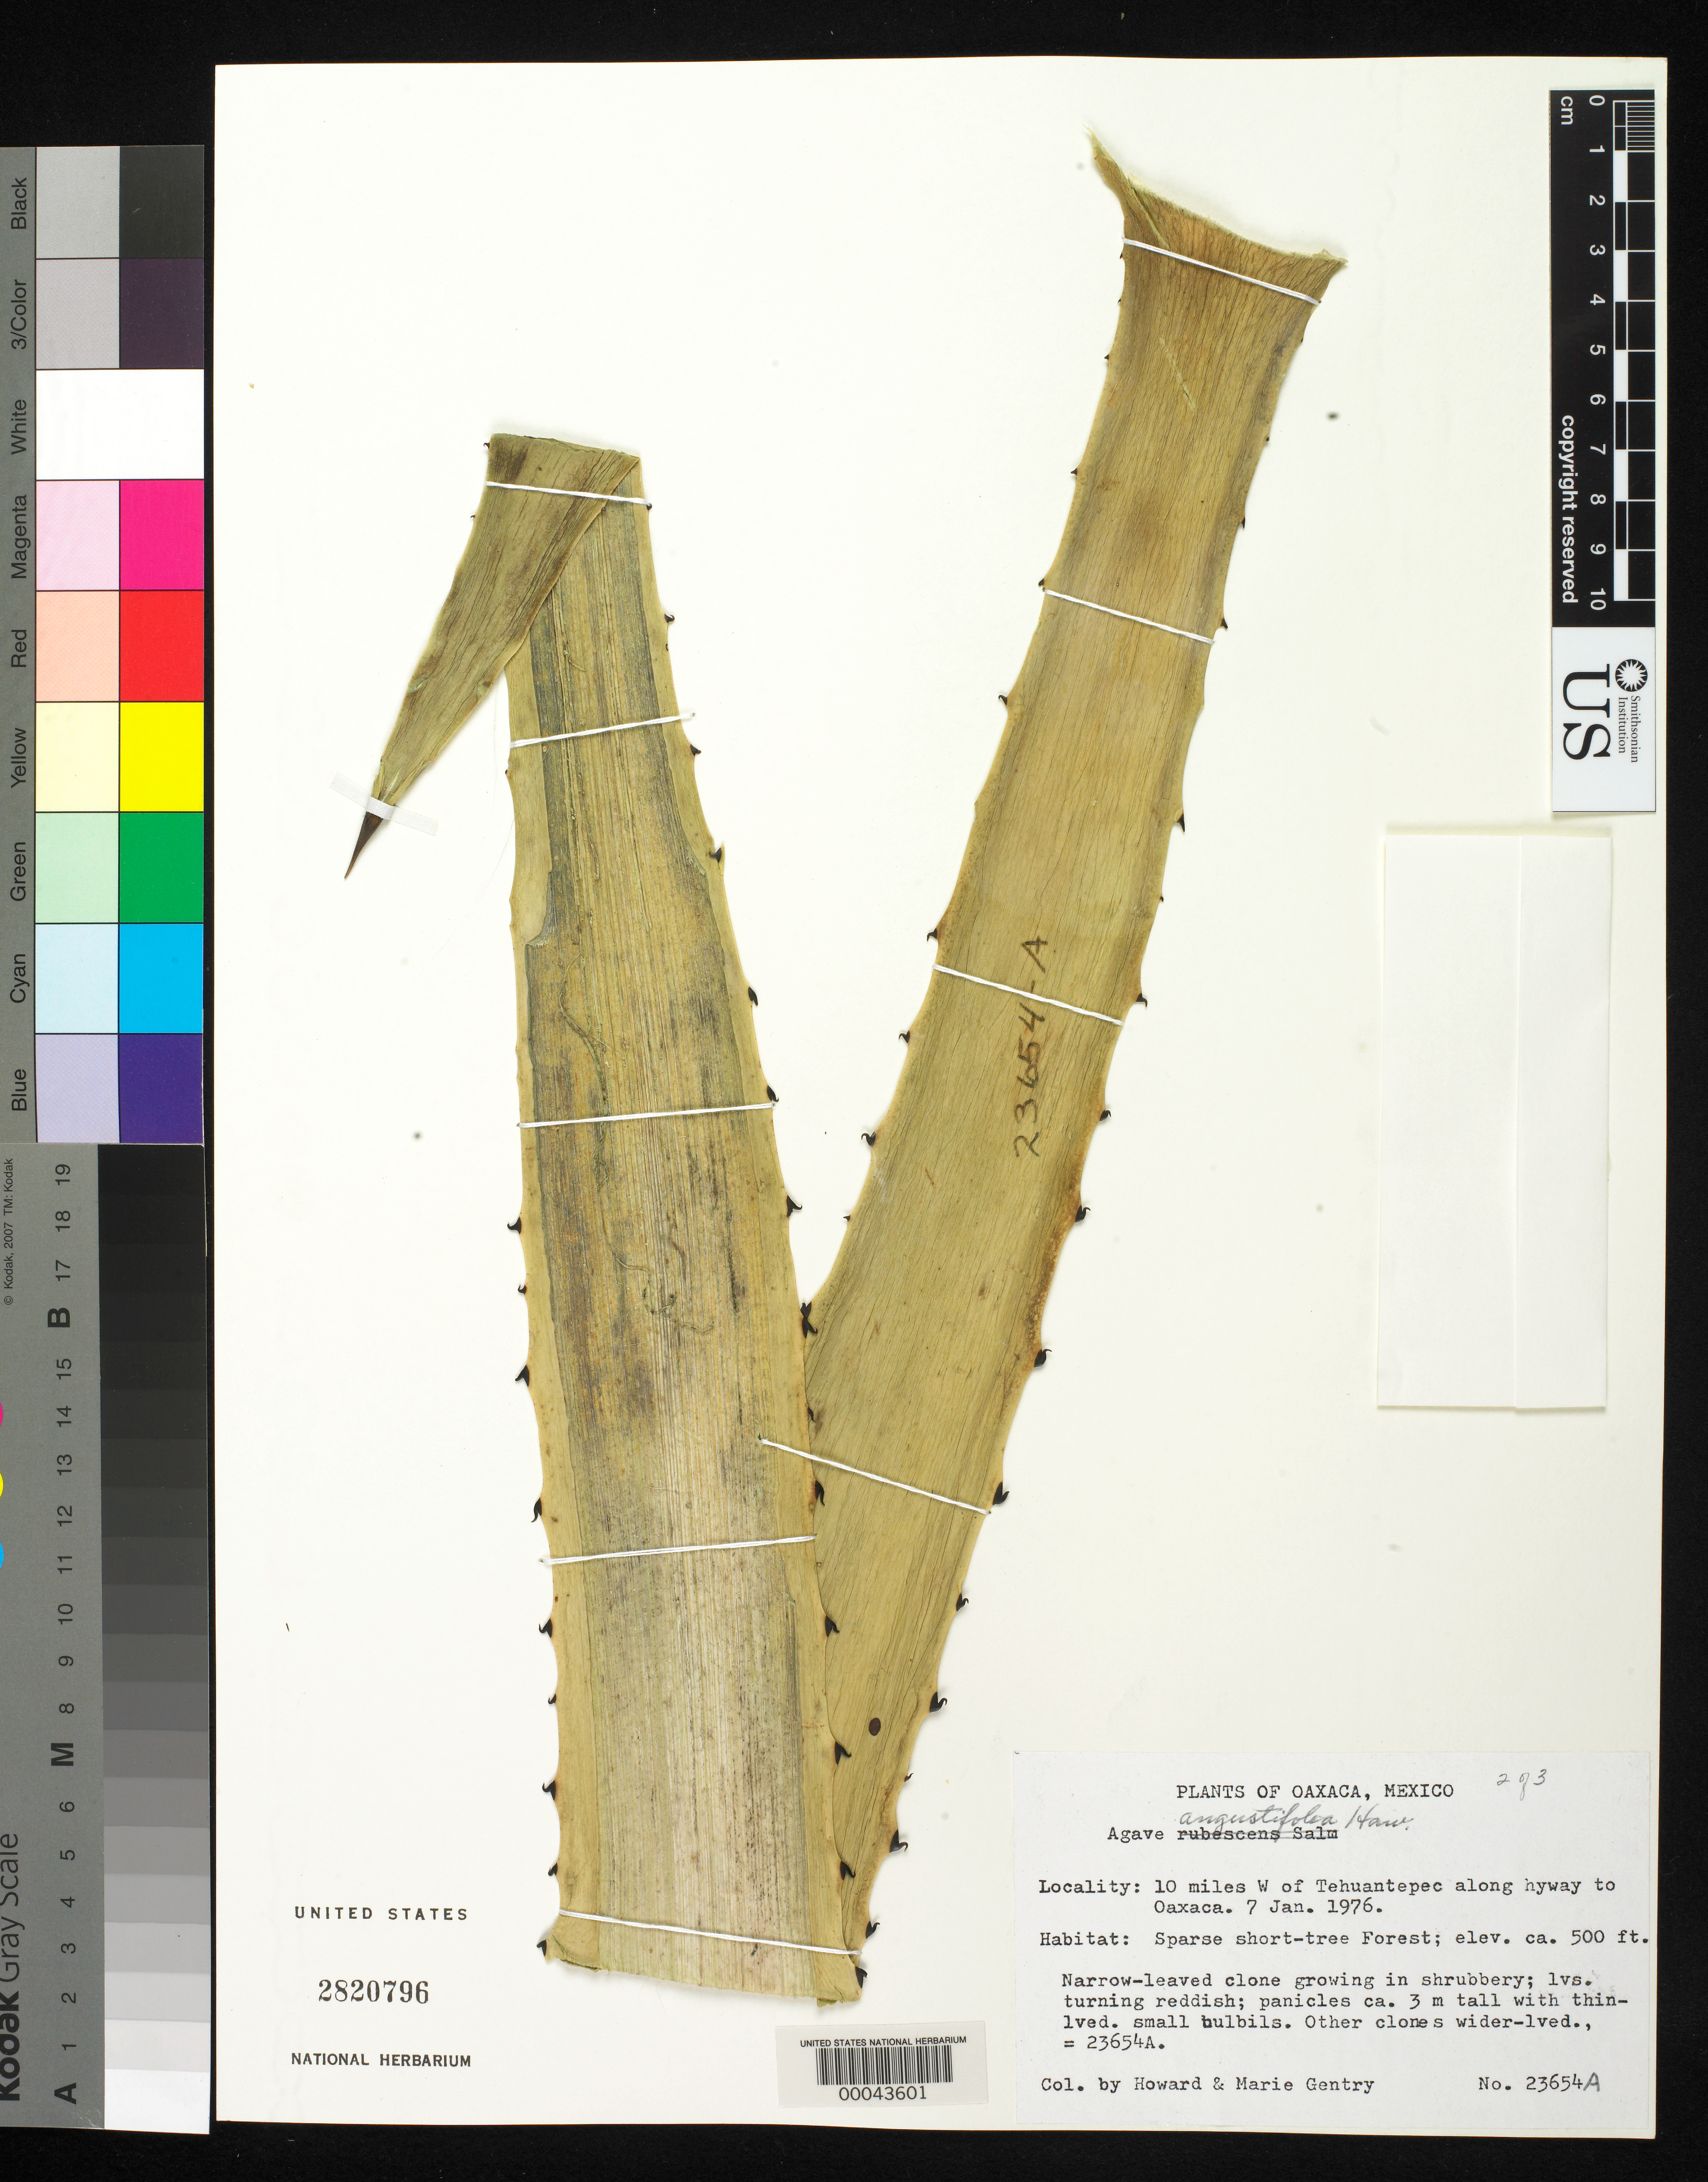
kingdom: Plantae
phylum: Tracheophyta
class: Liliopsida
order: Asparagales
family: Asparagaceae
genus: Agave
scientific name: Agave angustifolia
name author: Haw.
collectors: H. S. Gentry & M. Gentry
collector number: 23654a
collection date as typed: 07 Jan 1976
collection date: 1976-01-07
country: Mexico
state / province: Oaxaca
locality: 10 mi W of Tehuantepec along highway to Oaxaca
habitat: Sparse short-tree forest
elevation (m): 152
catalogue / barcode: US 2820796